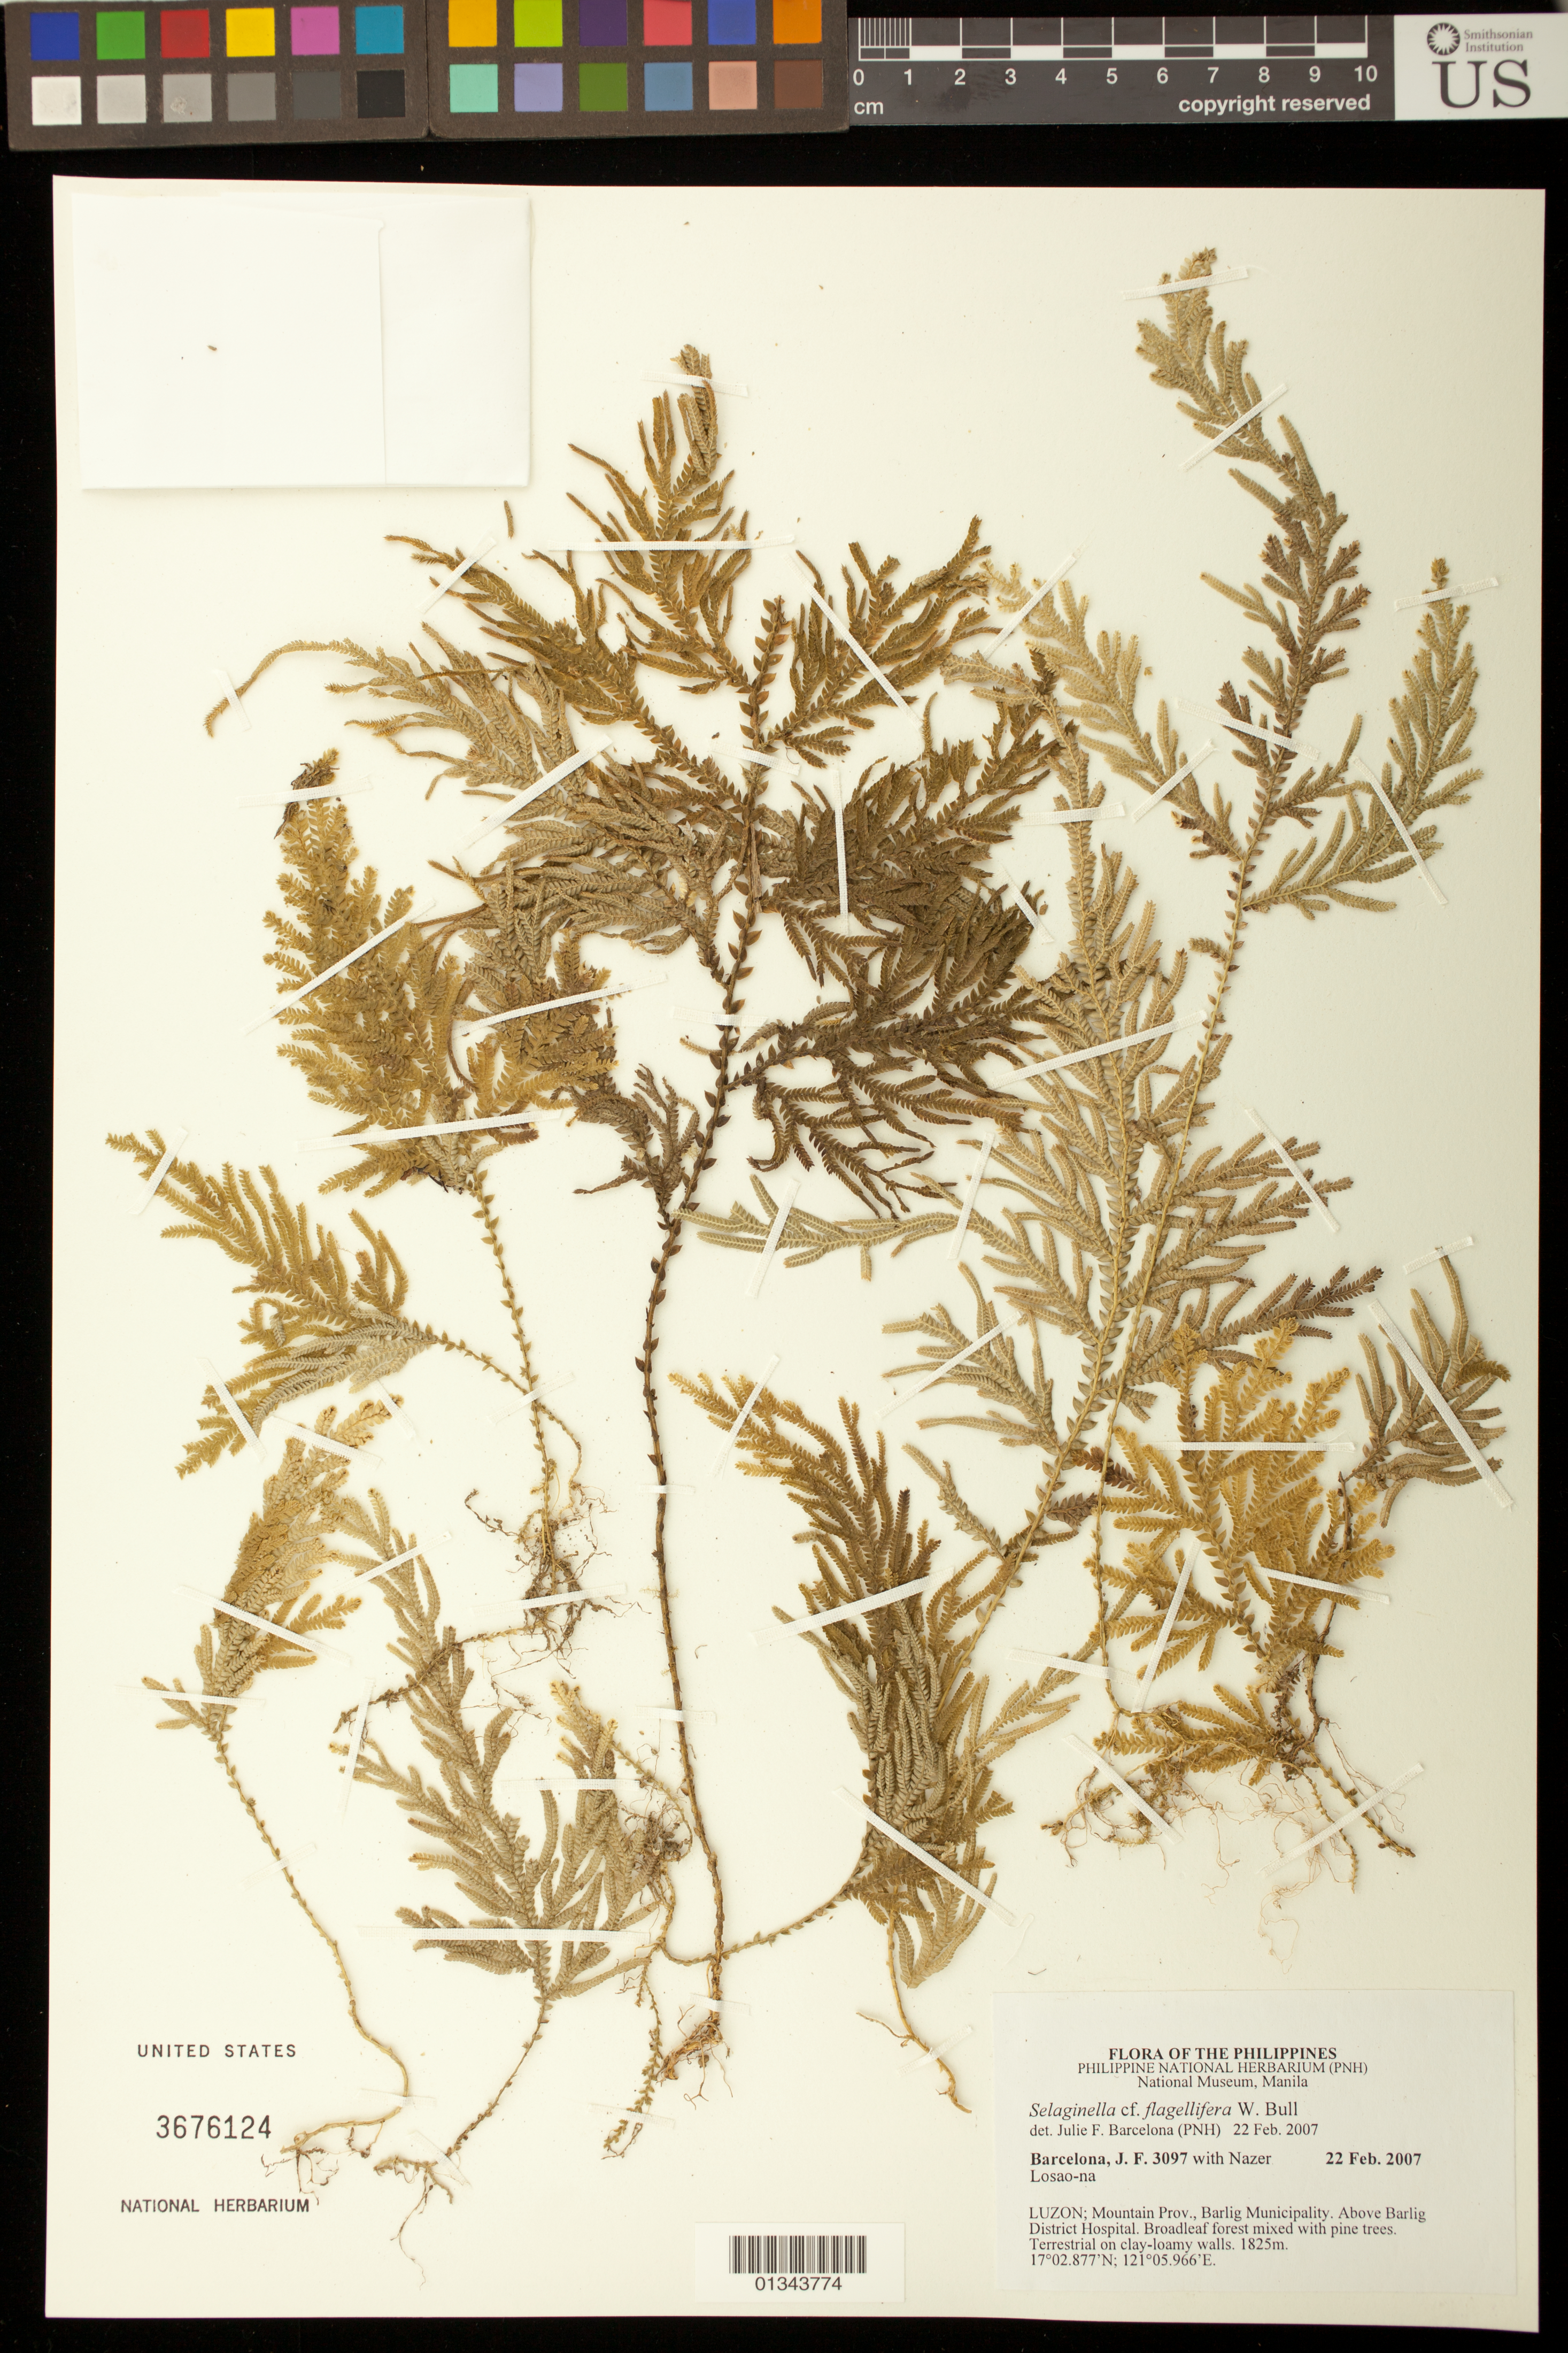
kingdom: Plantae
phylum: Tracheophyta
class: Lycopodiopsida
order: Selaginellales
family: Selaginellaceae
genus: Selaginella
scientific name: Selaginella flagellifera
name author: W. Bull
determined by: Barcelona, J. F.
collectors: J. F. Barcelona & N. Losao-na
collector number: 3097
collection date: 2007-02-22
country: Philippines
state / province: Cordillera (Administrative Region)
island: Luzon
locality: Luzon; Mountain Prov., Barlig Municipality. Above Barlig District Hospital.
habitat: Broadleaf forest mixed with pine trees. Terrestrial on clay-loamy walls.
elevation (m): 1825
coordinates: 17 02.877 N, 121 05.966 E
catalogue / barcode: US 3676124